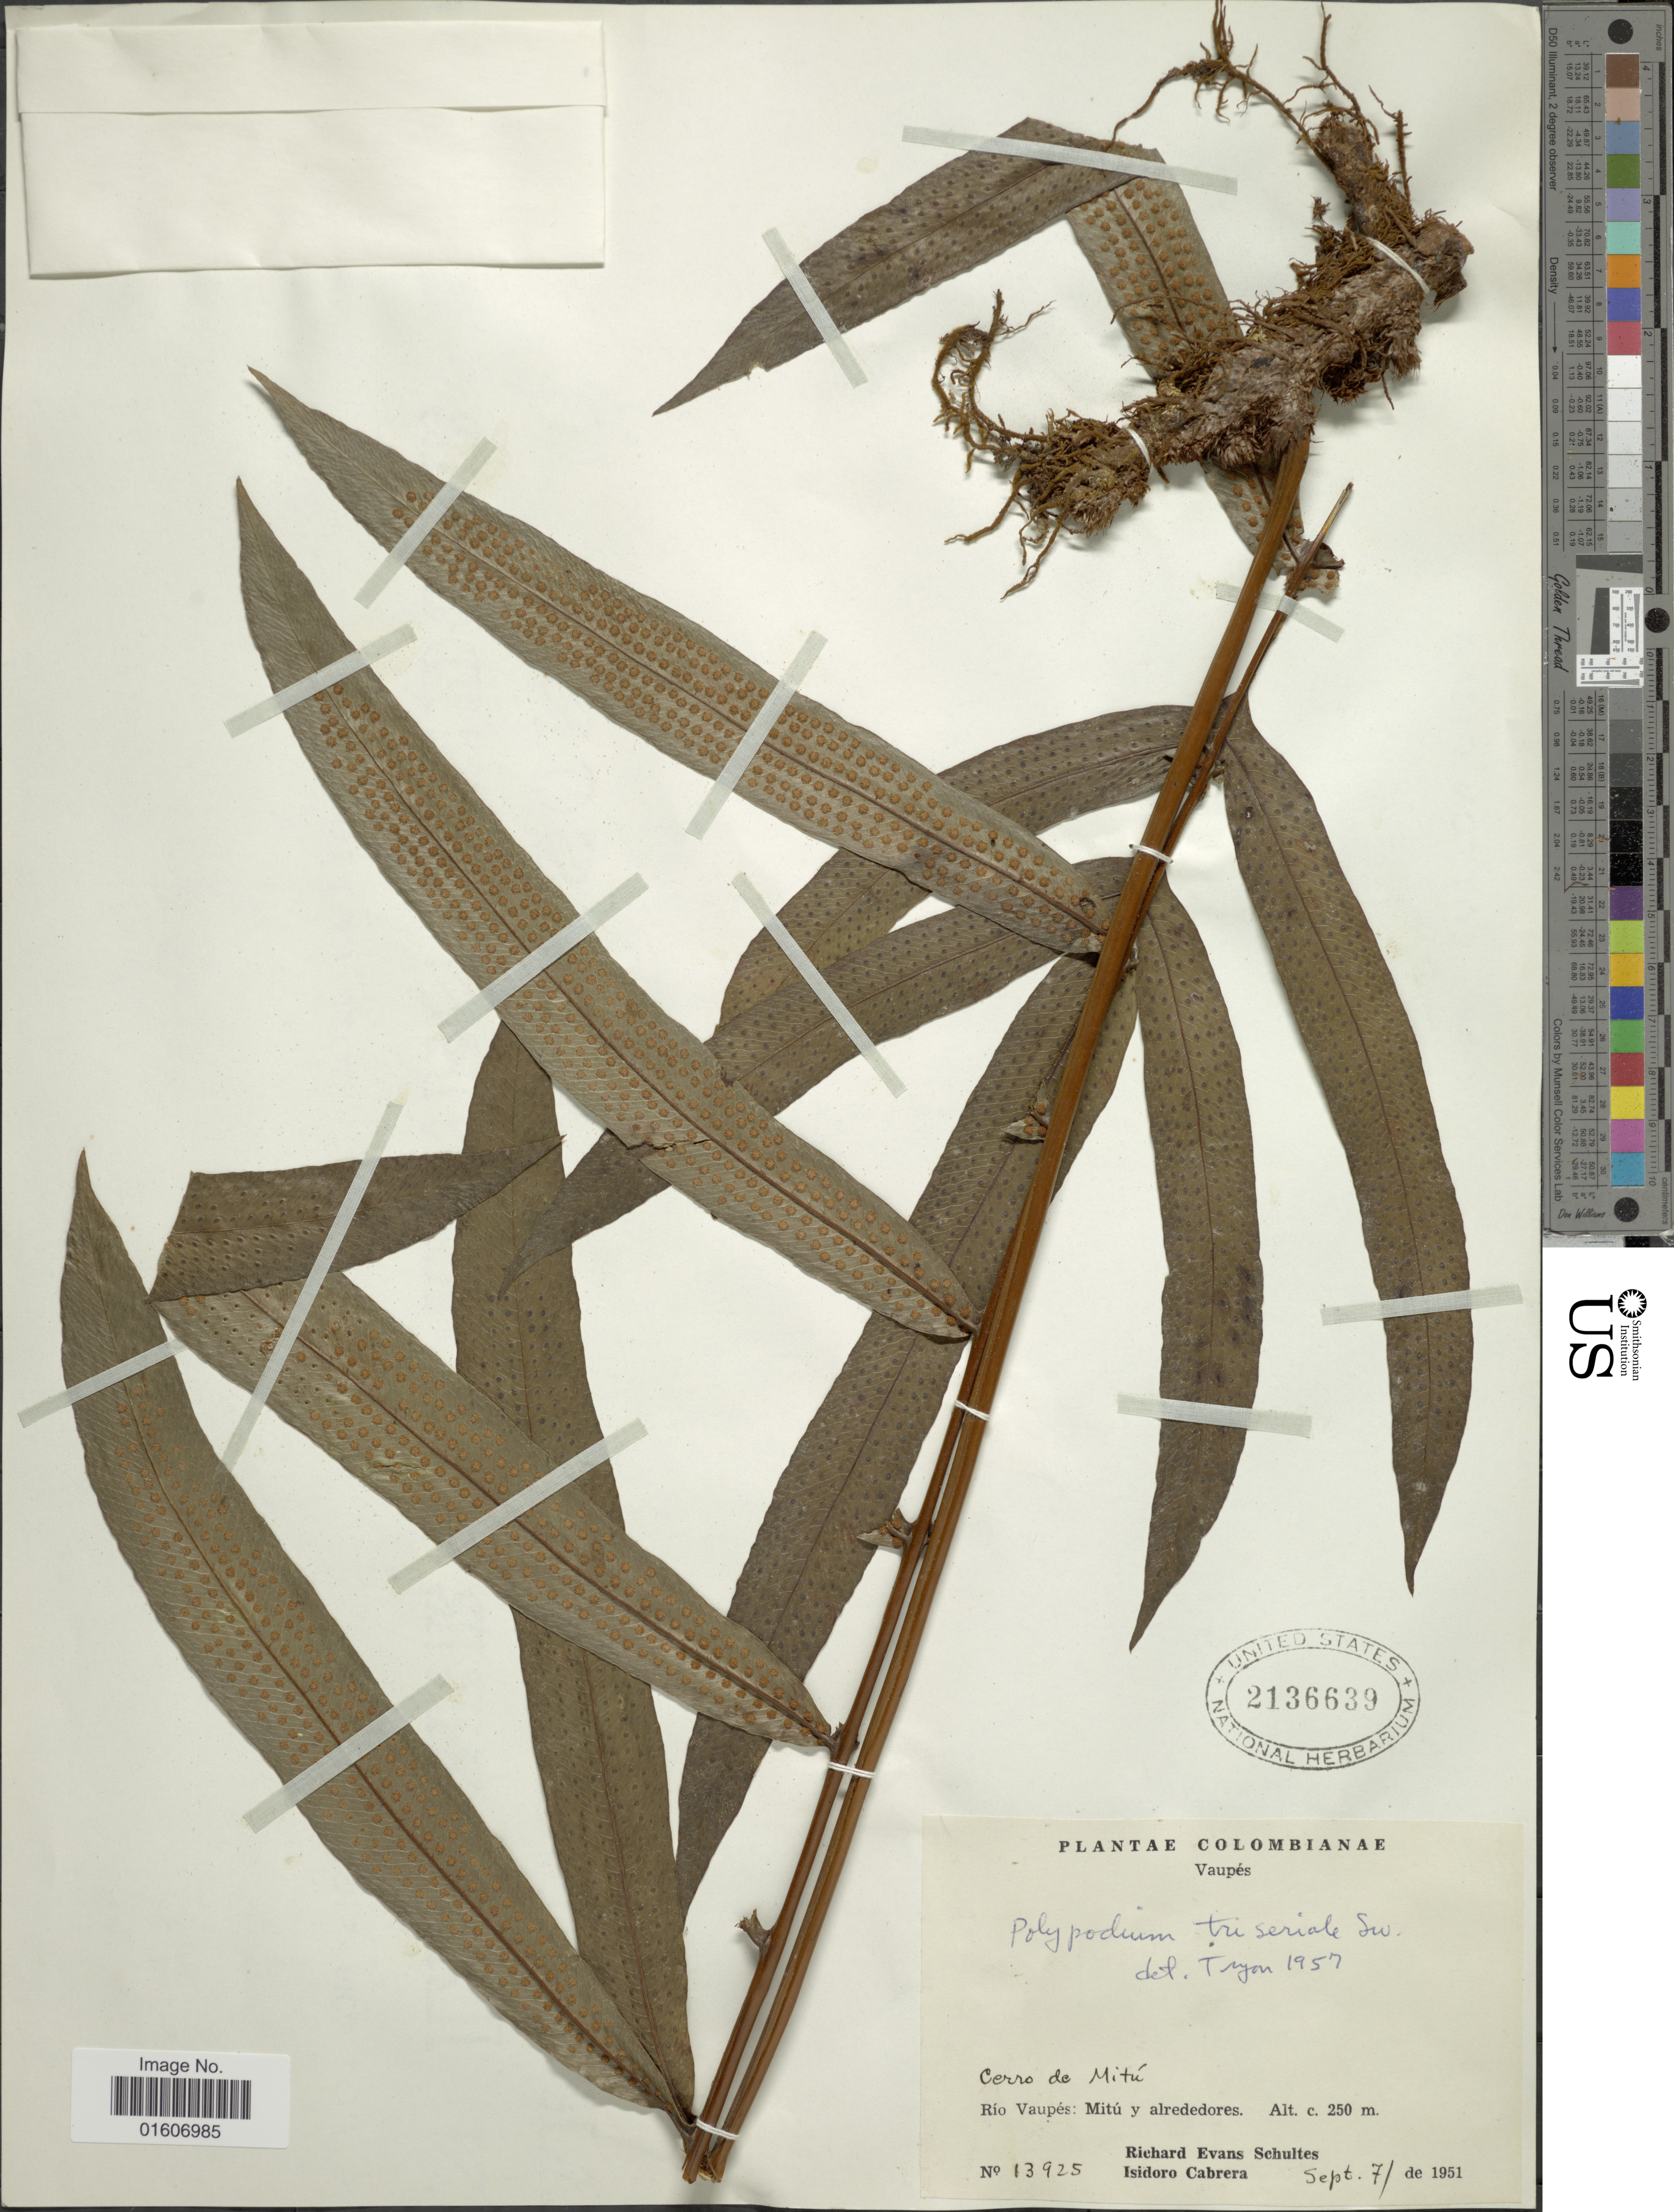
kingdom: Plantae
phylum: Tracheophyta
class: Polypodiopsida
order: Polypodiales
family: Polypodiaceae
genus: Serpocaulon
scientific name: Serpocaulon triseriale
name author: (Sw.) A.R. Sm.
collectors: R. E. Schultes & I. Cabrera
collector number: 13925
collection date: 1951-09-07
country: Colombia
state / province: Vaupés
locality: Cerro de Mitú, Río Vaupés: Mitú y alrededores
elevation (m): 250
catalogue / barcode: US 2136639